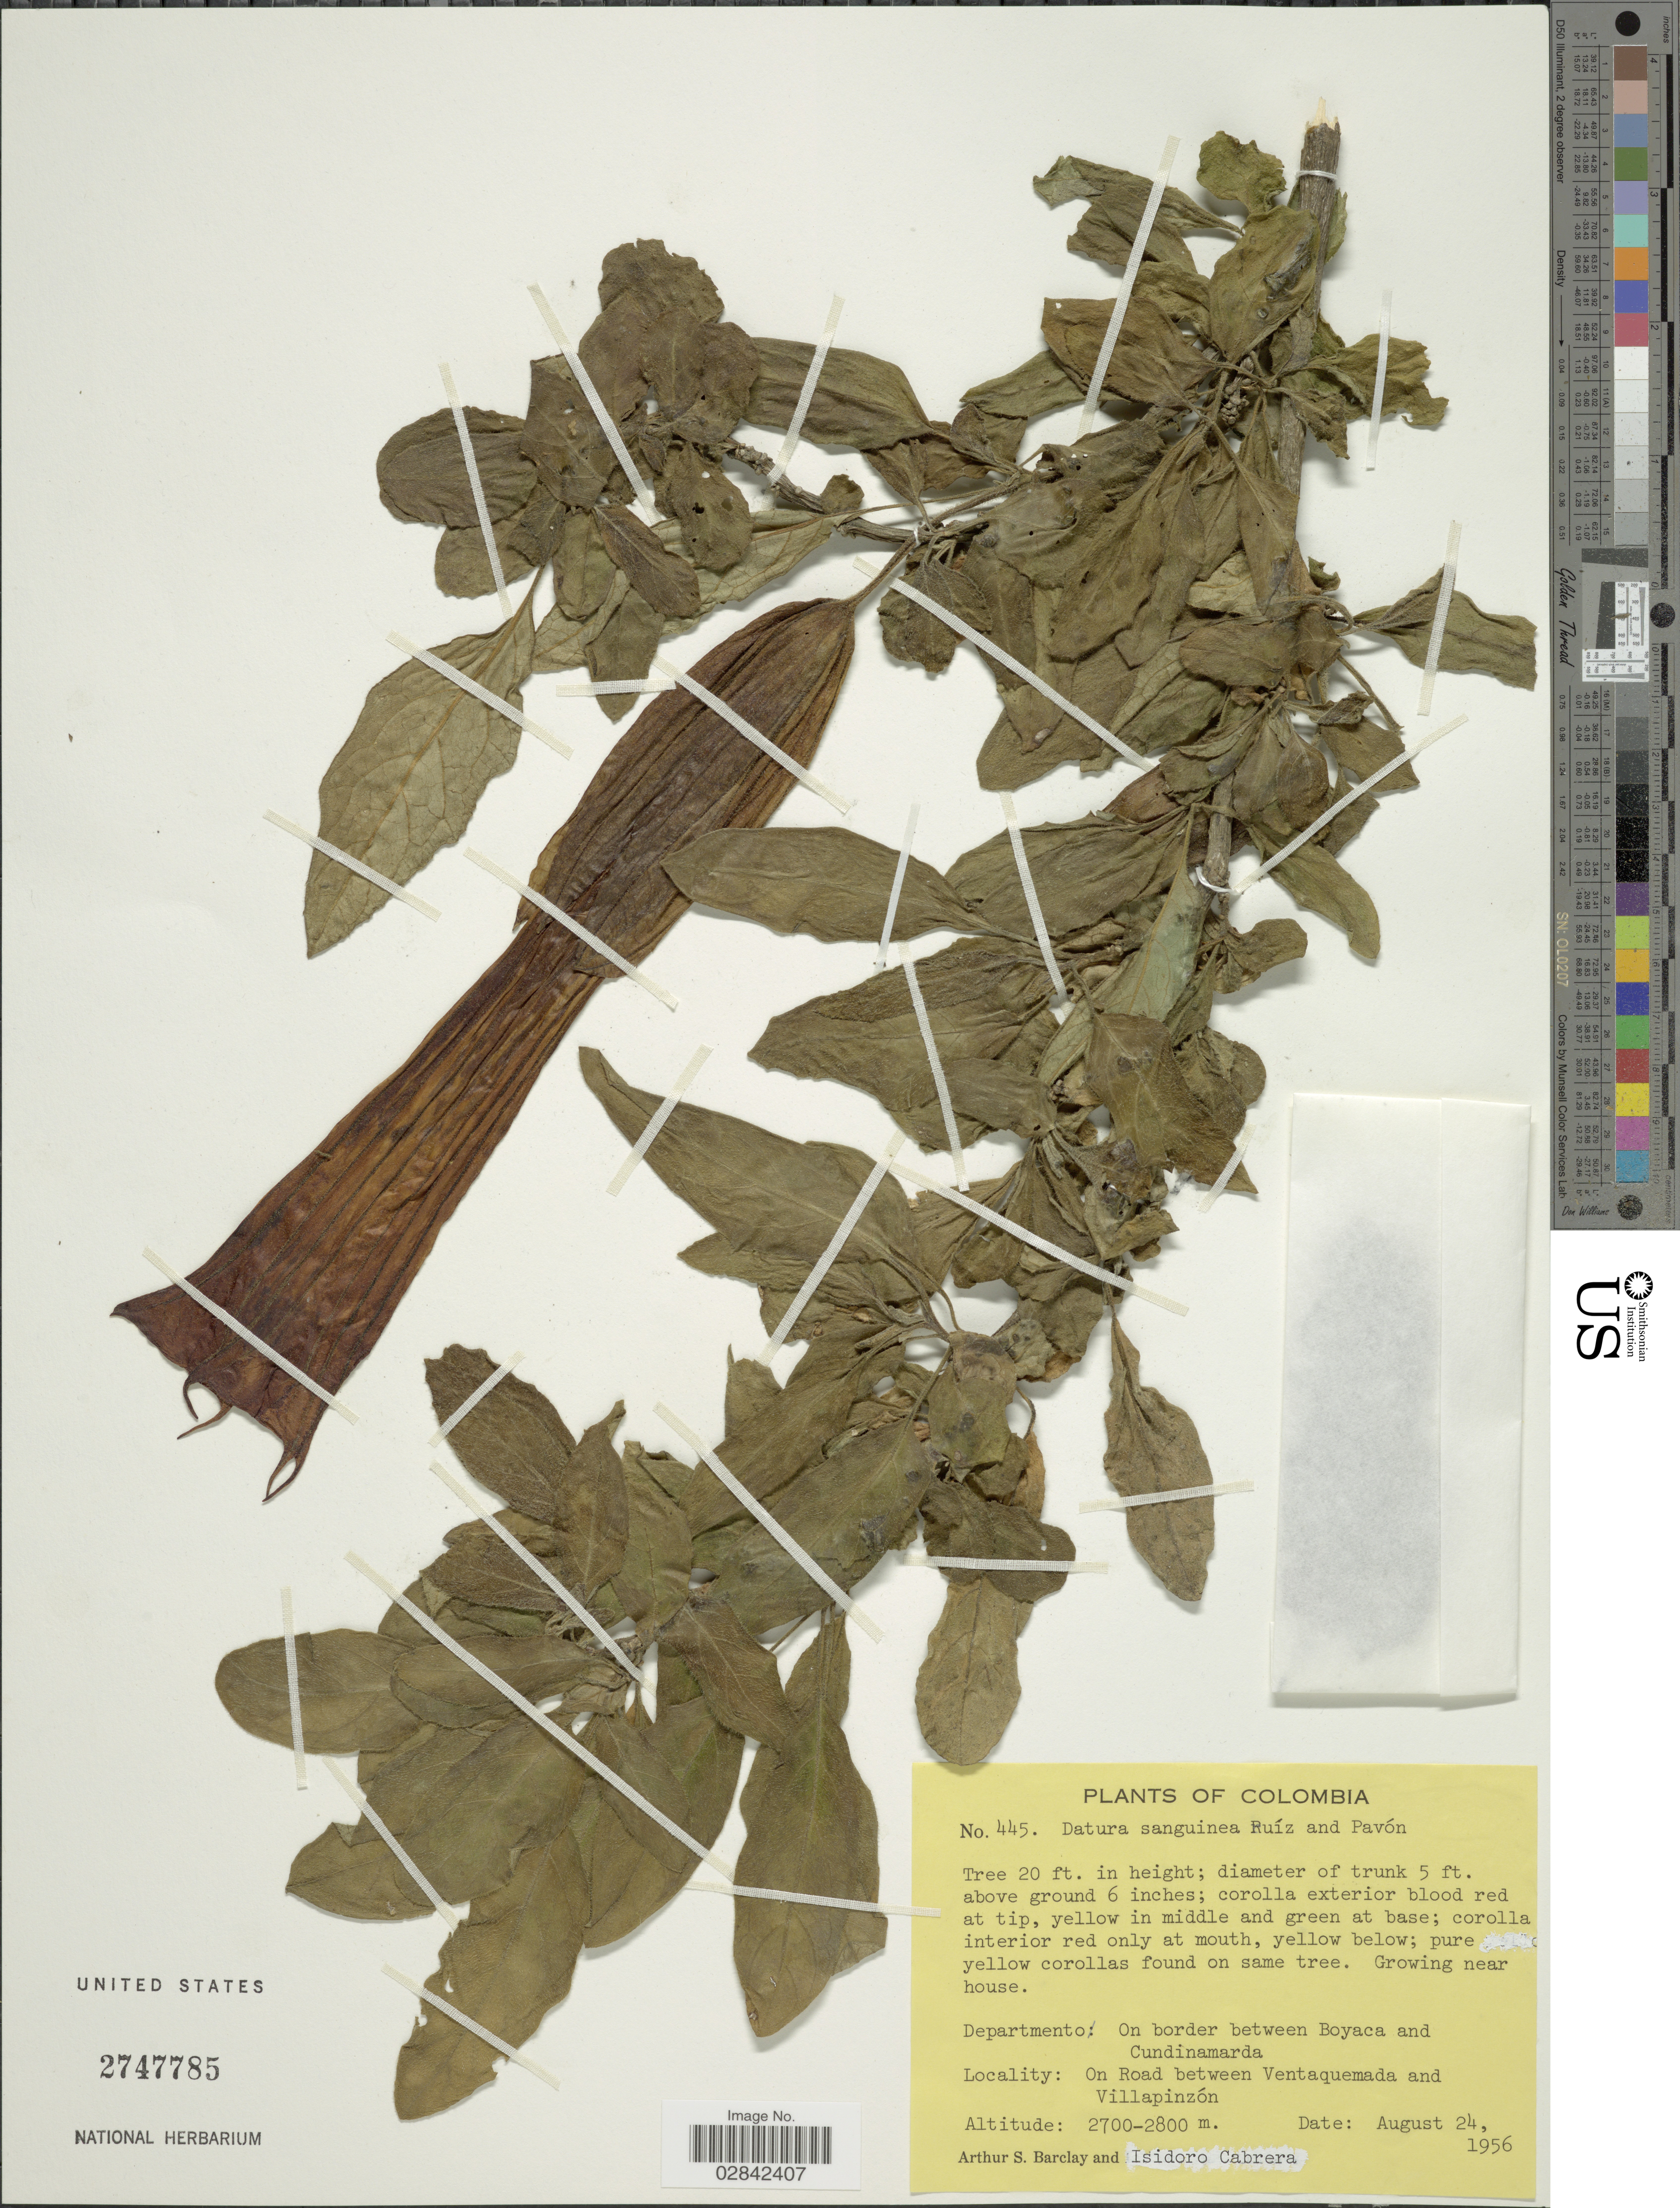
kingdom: Plantae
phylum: Tracheophyta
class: Magnoliopsida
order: Solanales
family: Solanaceae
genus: Brugmansia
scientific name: Brugmansia sanguinea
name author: (Ruiz & Pav.) D. Don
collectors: A. S. Barclay & I. Cabrera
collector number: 445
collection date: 1956-08-24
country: Colombia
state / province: Cundinamarca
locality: Departmento: On border between Boyaca and Cundinamarca, Along road between Ventaquemada and Villapinzón.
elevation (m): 2700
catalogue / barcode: US 2747785